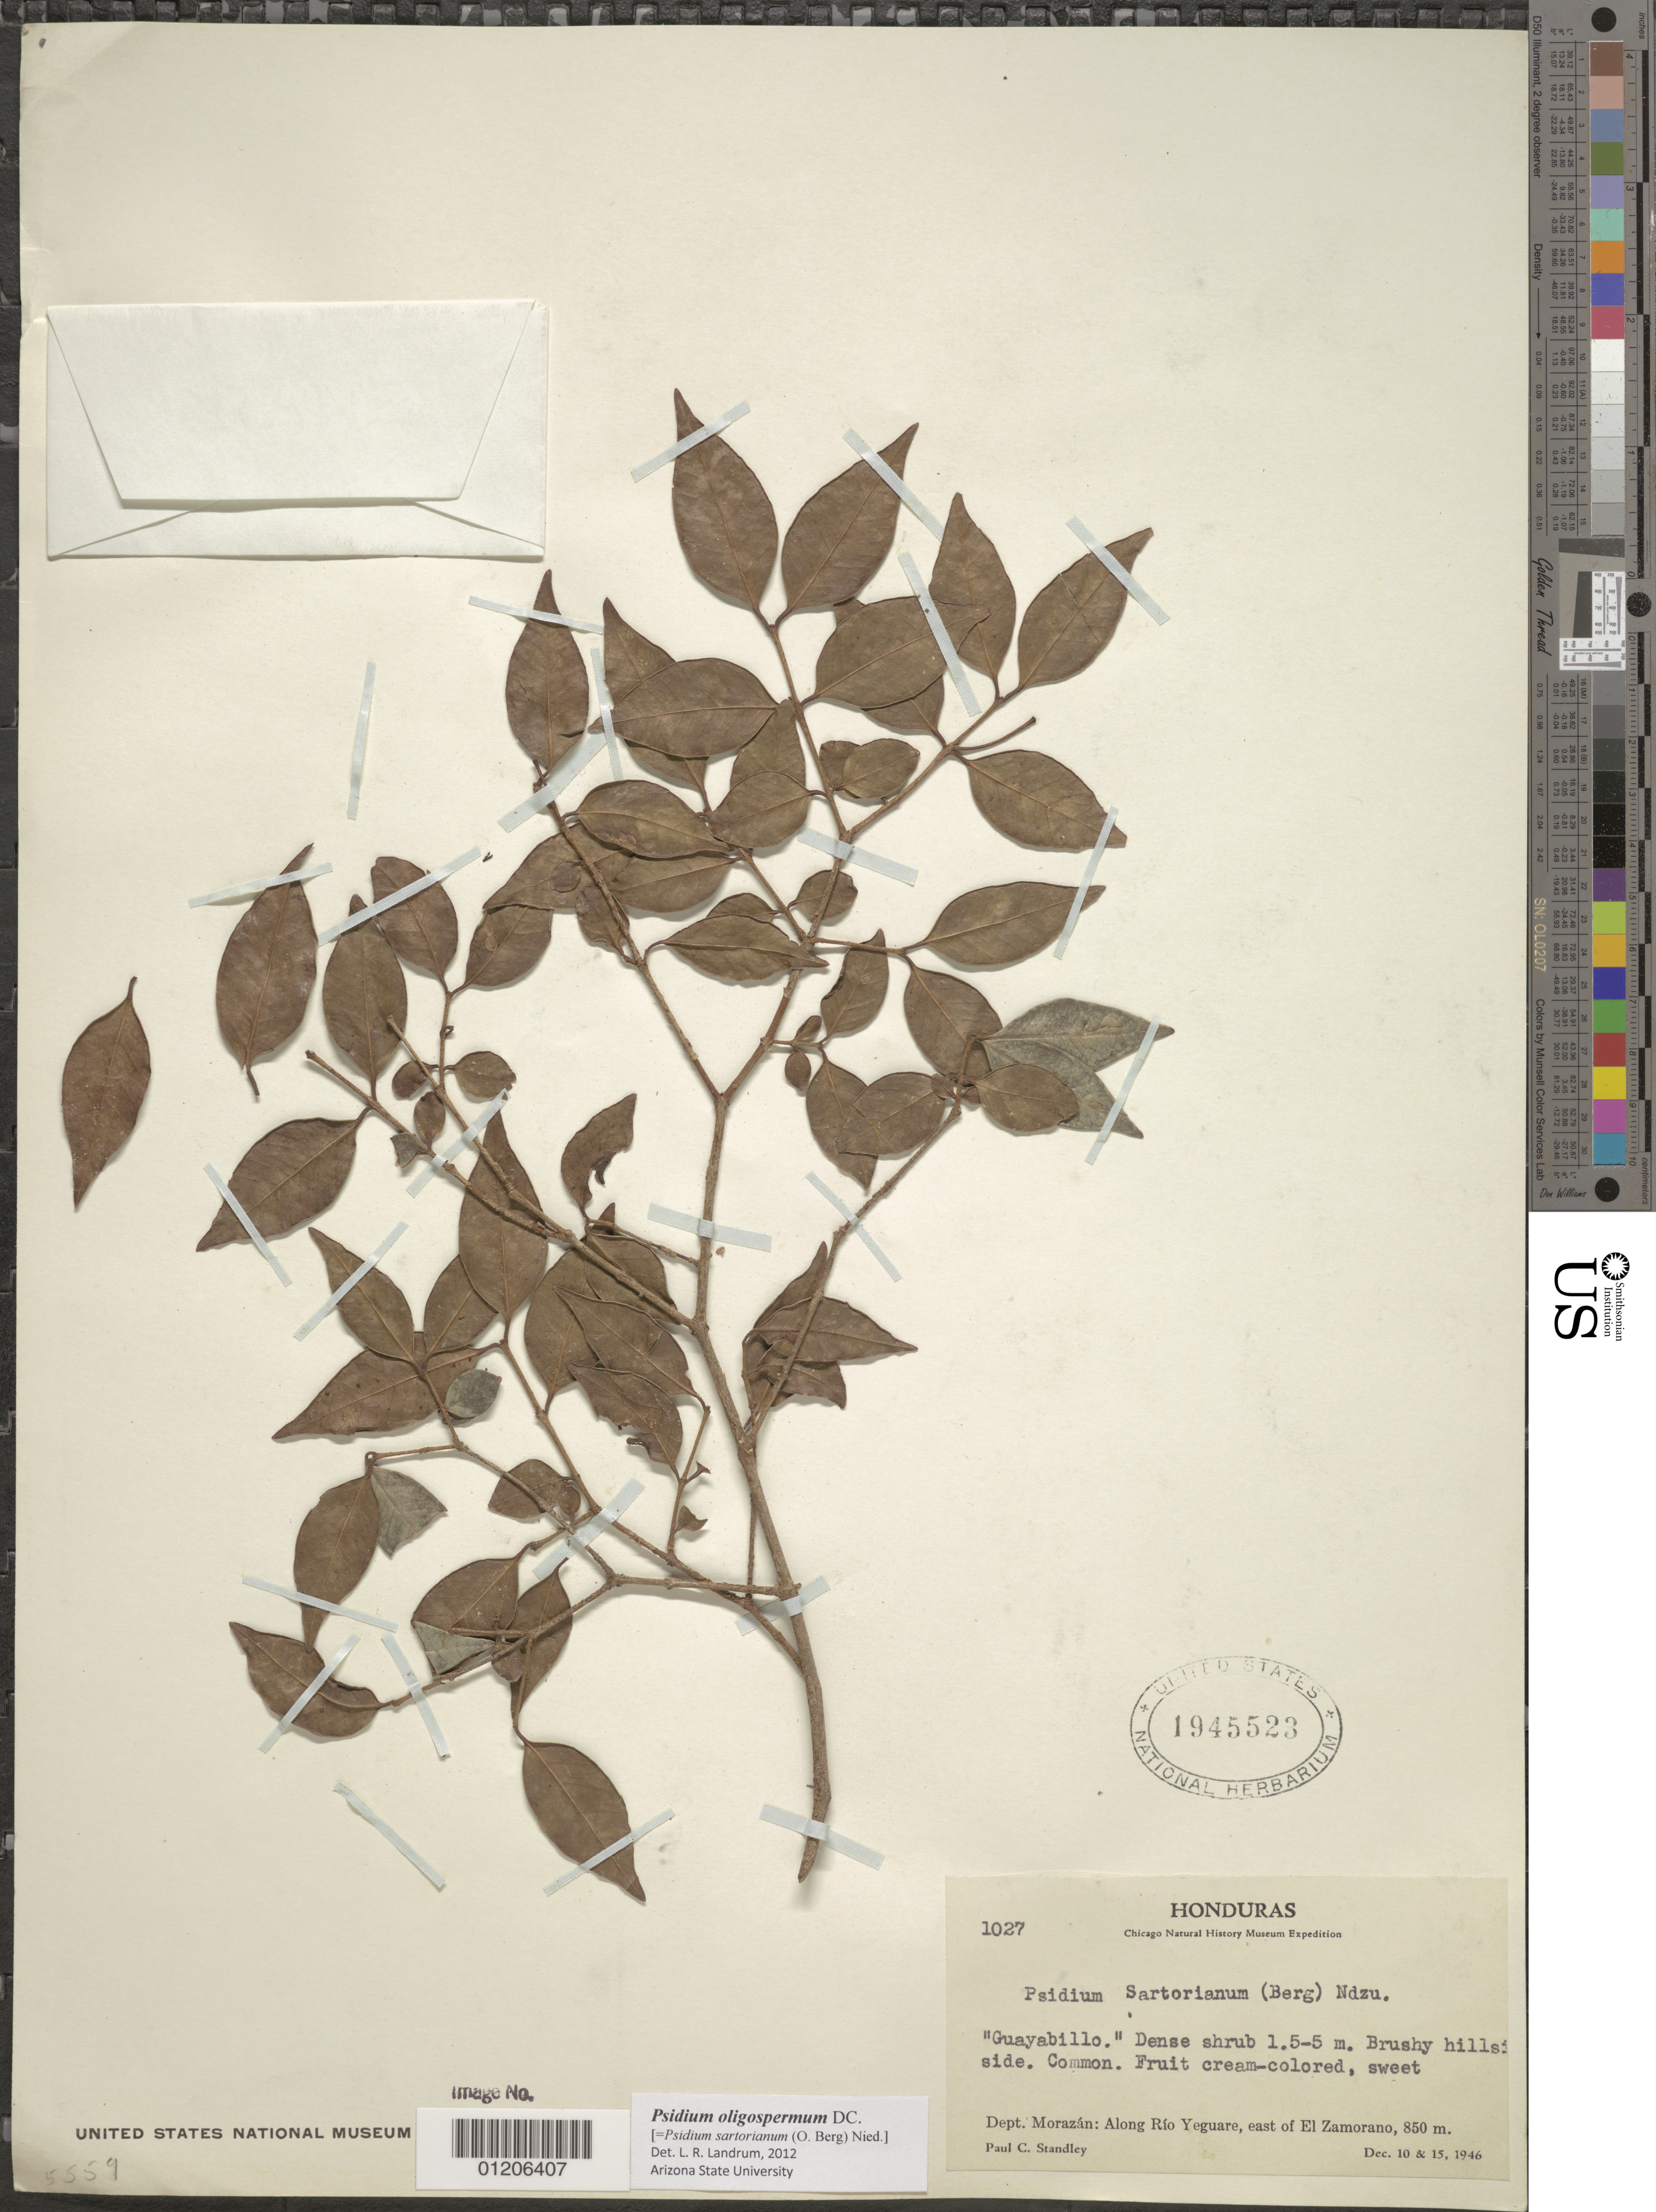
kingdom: Plantae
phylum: Tracheophyta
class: Magnoliopsida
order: Myrtales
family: Myrtaceae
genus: Psidium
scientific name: Psidium oligospermum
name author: Mart. ex DC.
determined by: Landrum, L. R.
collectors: P. C. Standley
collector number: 1027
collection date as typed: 10 Dec 1946 and 15 Dec 1946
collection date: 1946-12-10,1946-12-15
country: Honduras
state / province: Fco. Morazán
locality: Along río Yeguare, E of El Zamorano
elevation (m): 850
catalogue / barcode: US 1945523